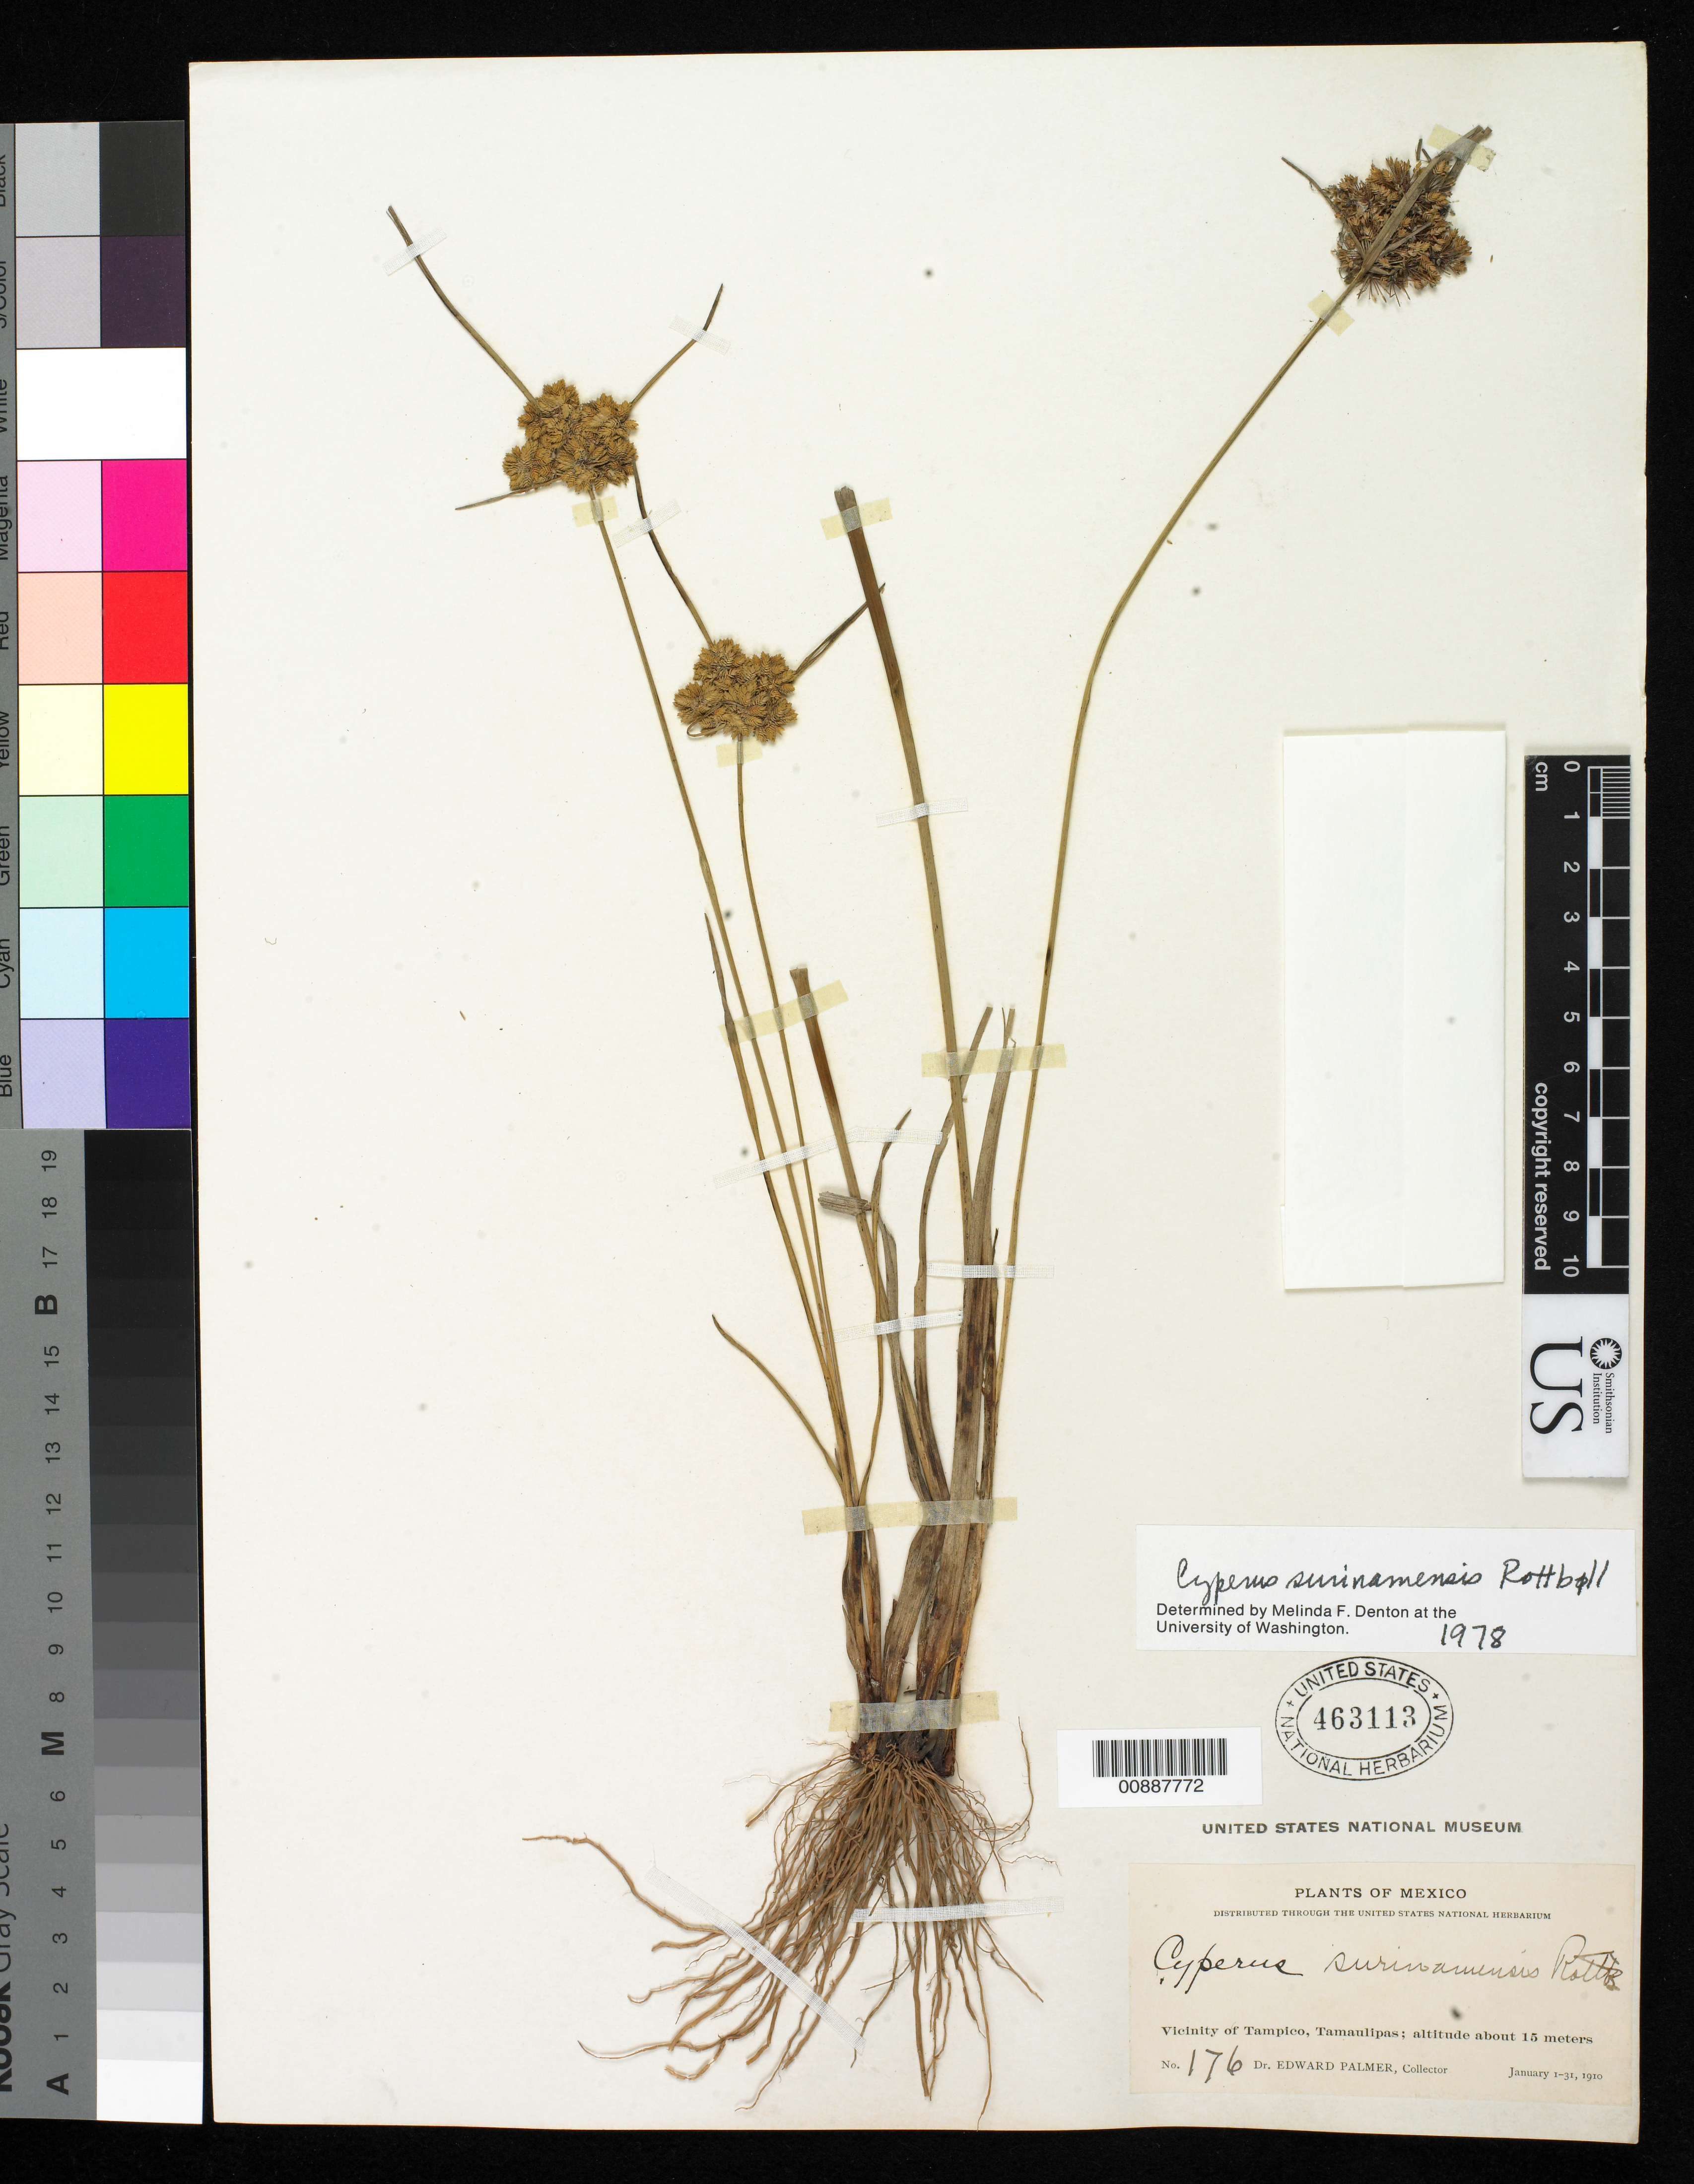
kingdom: Plantae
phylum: Tracheophyta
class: Liliopsida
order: Poales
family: Cyperaceae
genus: Cyperus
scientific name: Cyperus surinamensis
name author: Rottb.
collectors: E. Palmer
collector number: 176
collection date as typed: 01 Jan 1910 to 31 Jan 1910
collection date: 1910-01-01/1910-01-31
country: Mexico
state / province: Tamaulipas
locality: Vicinity of Tampico, Tamaulipas.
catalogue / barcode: US 463113